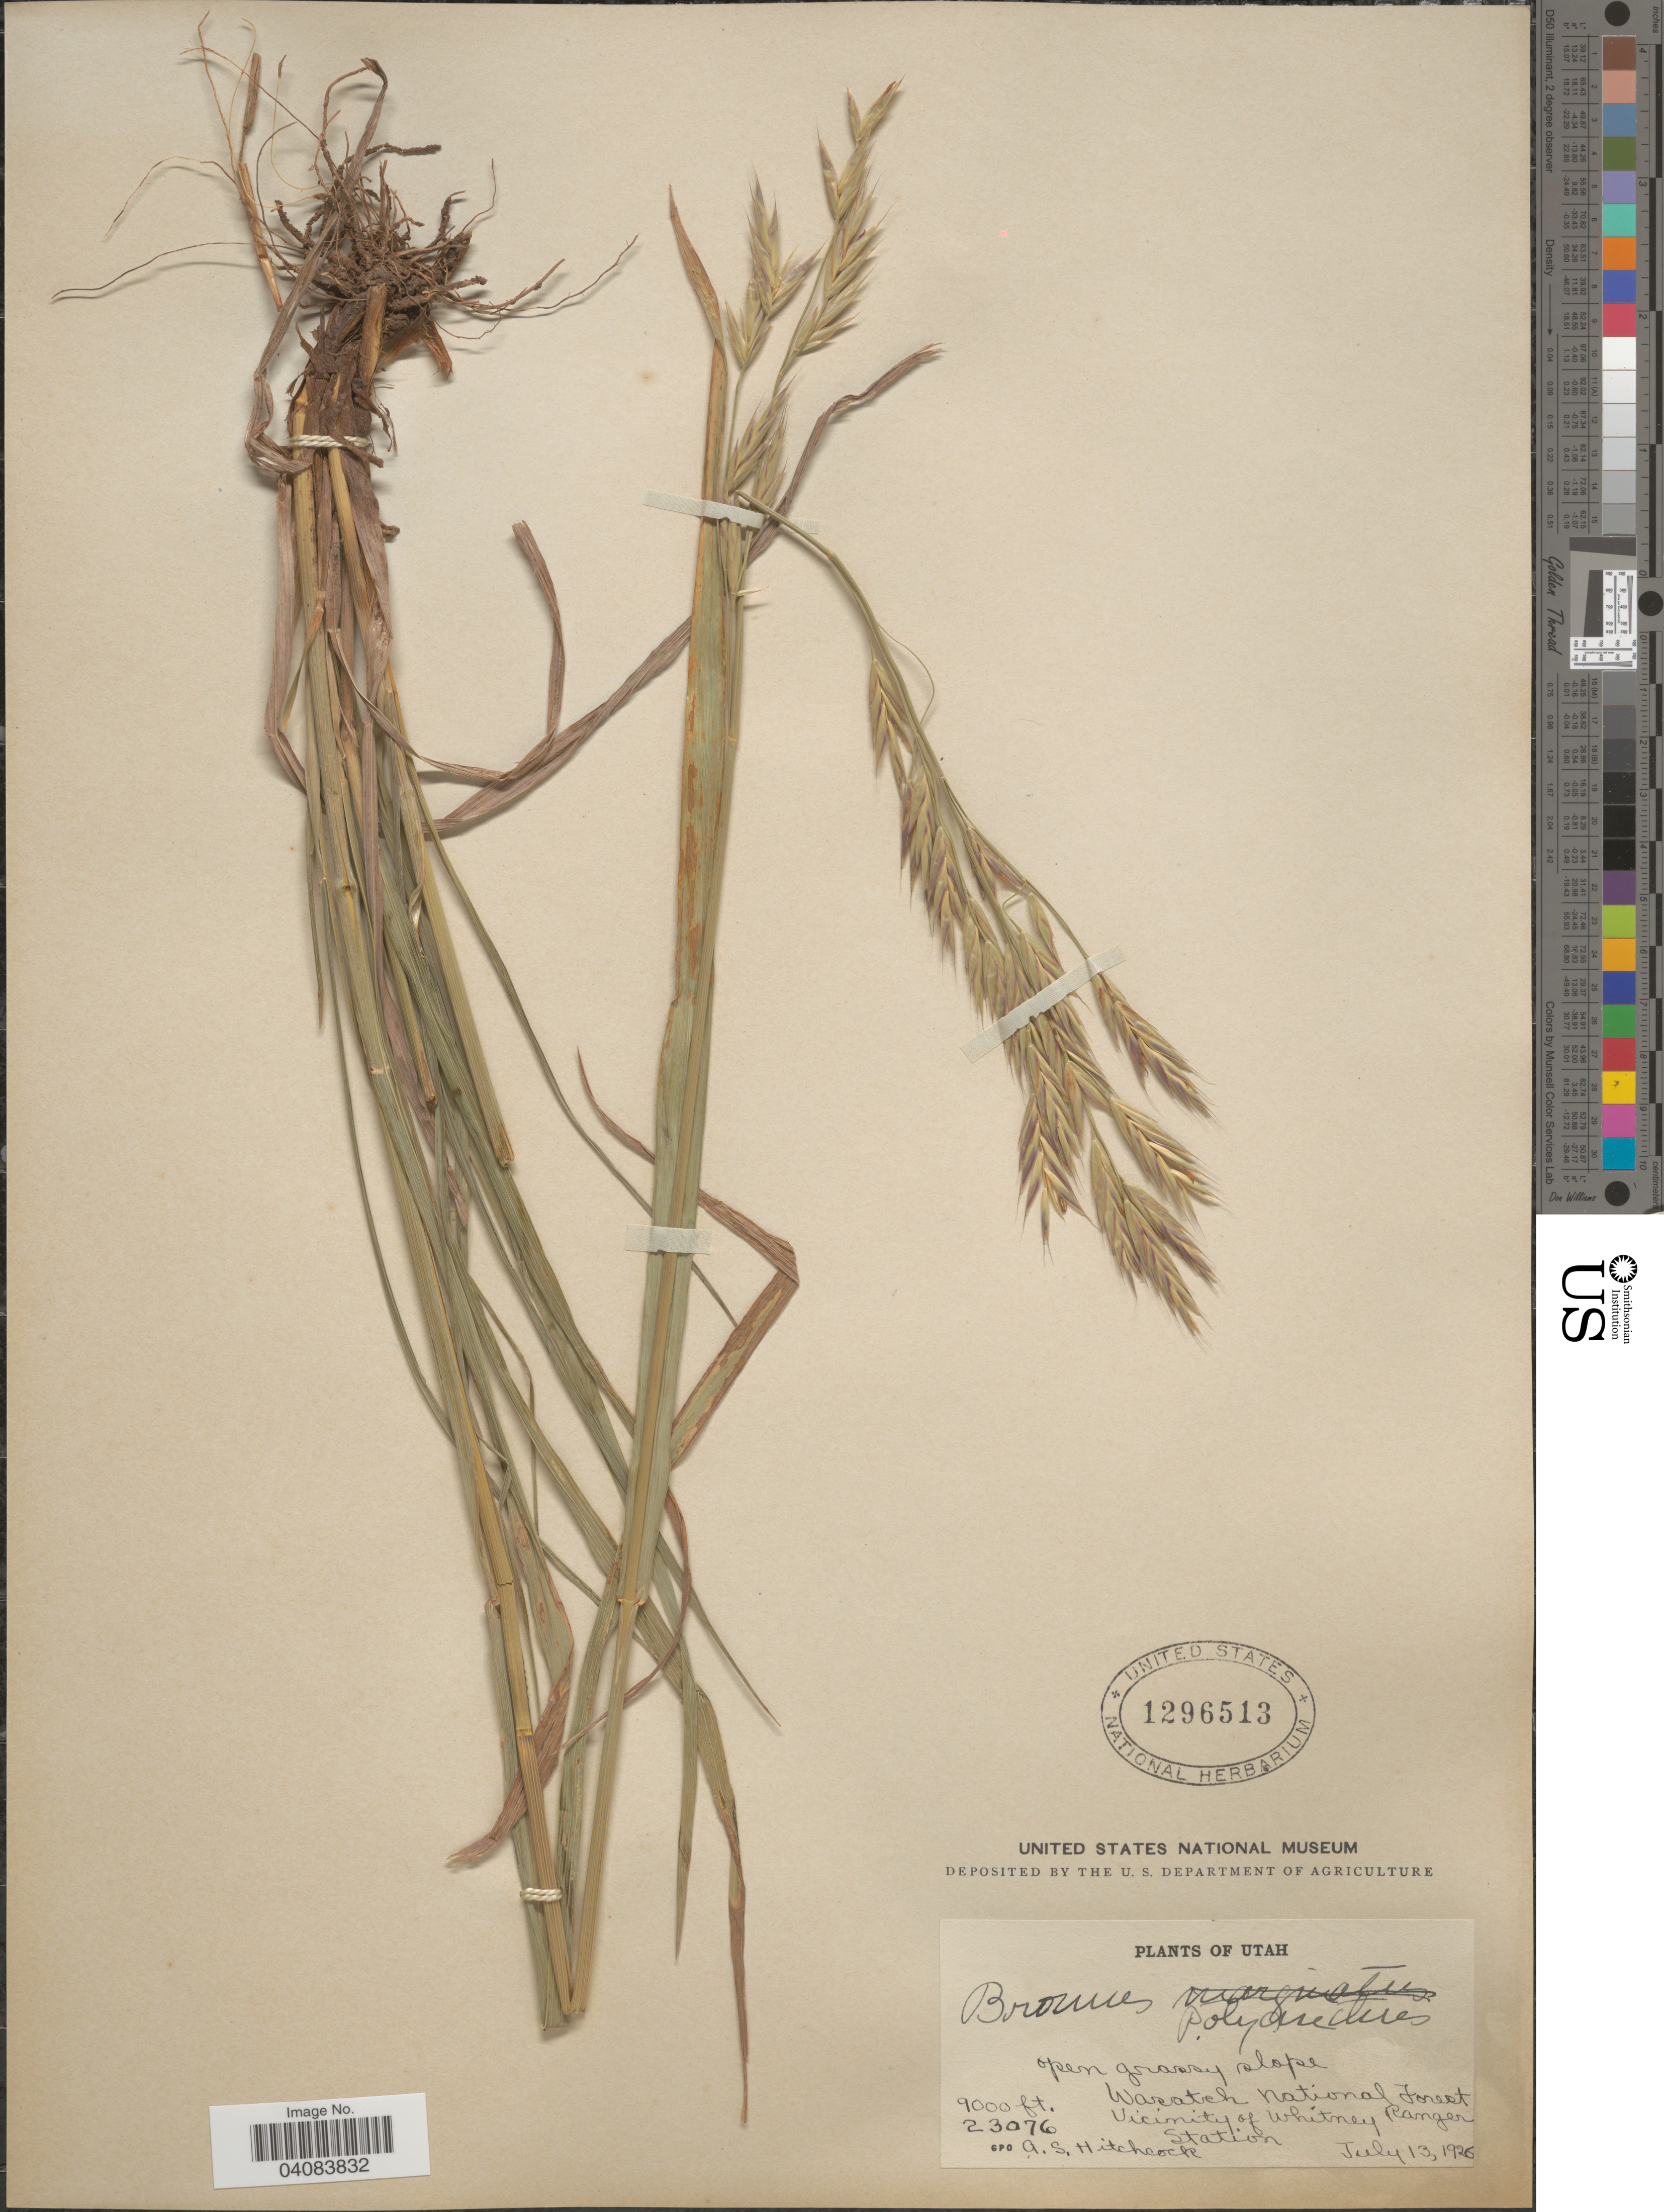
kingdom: Plantae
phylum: Tracheophyta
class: Liliopsida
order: Poales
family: Poaceae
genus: Bromus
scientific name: Bromus polyanthus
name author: Scribn. ex Shear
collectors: A. S. Hitchcock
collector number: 23076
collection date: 1926-07-13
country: United States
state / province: Utah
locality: Wasatch National Forest. Vicinity of Whitney Ranger Station.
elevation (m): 2743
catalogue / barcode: US 1296513